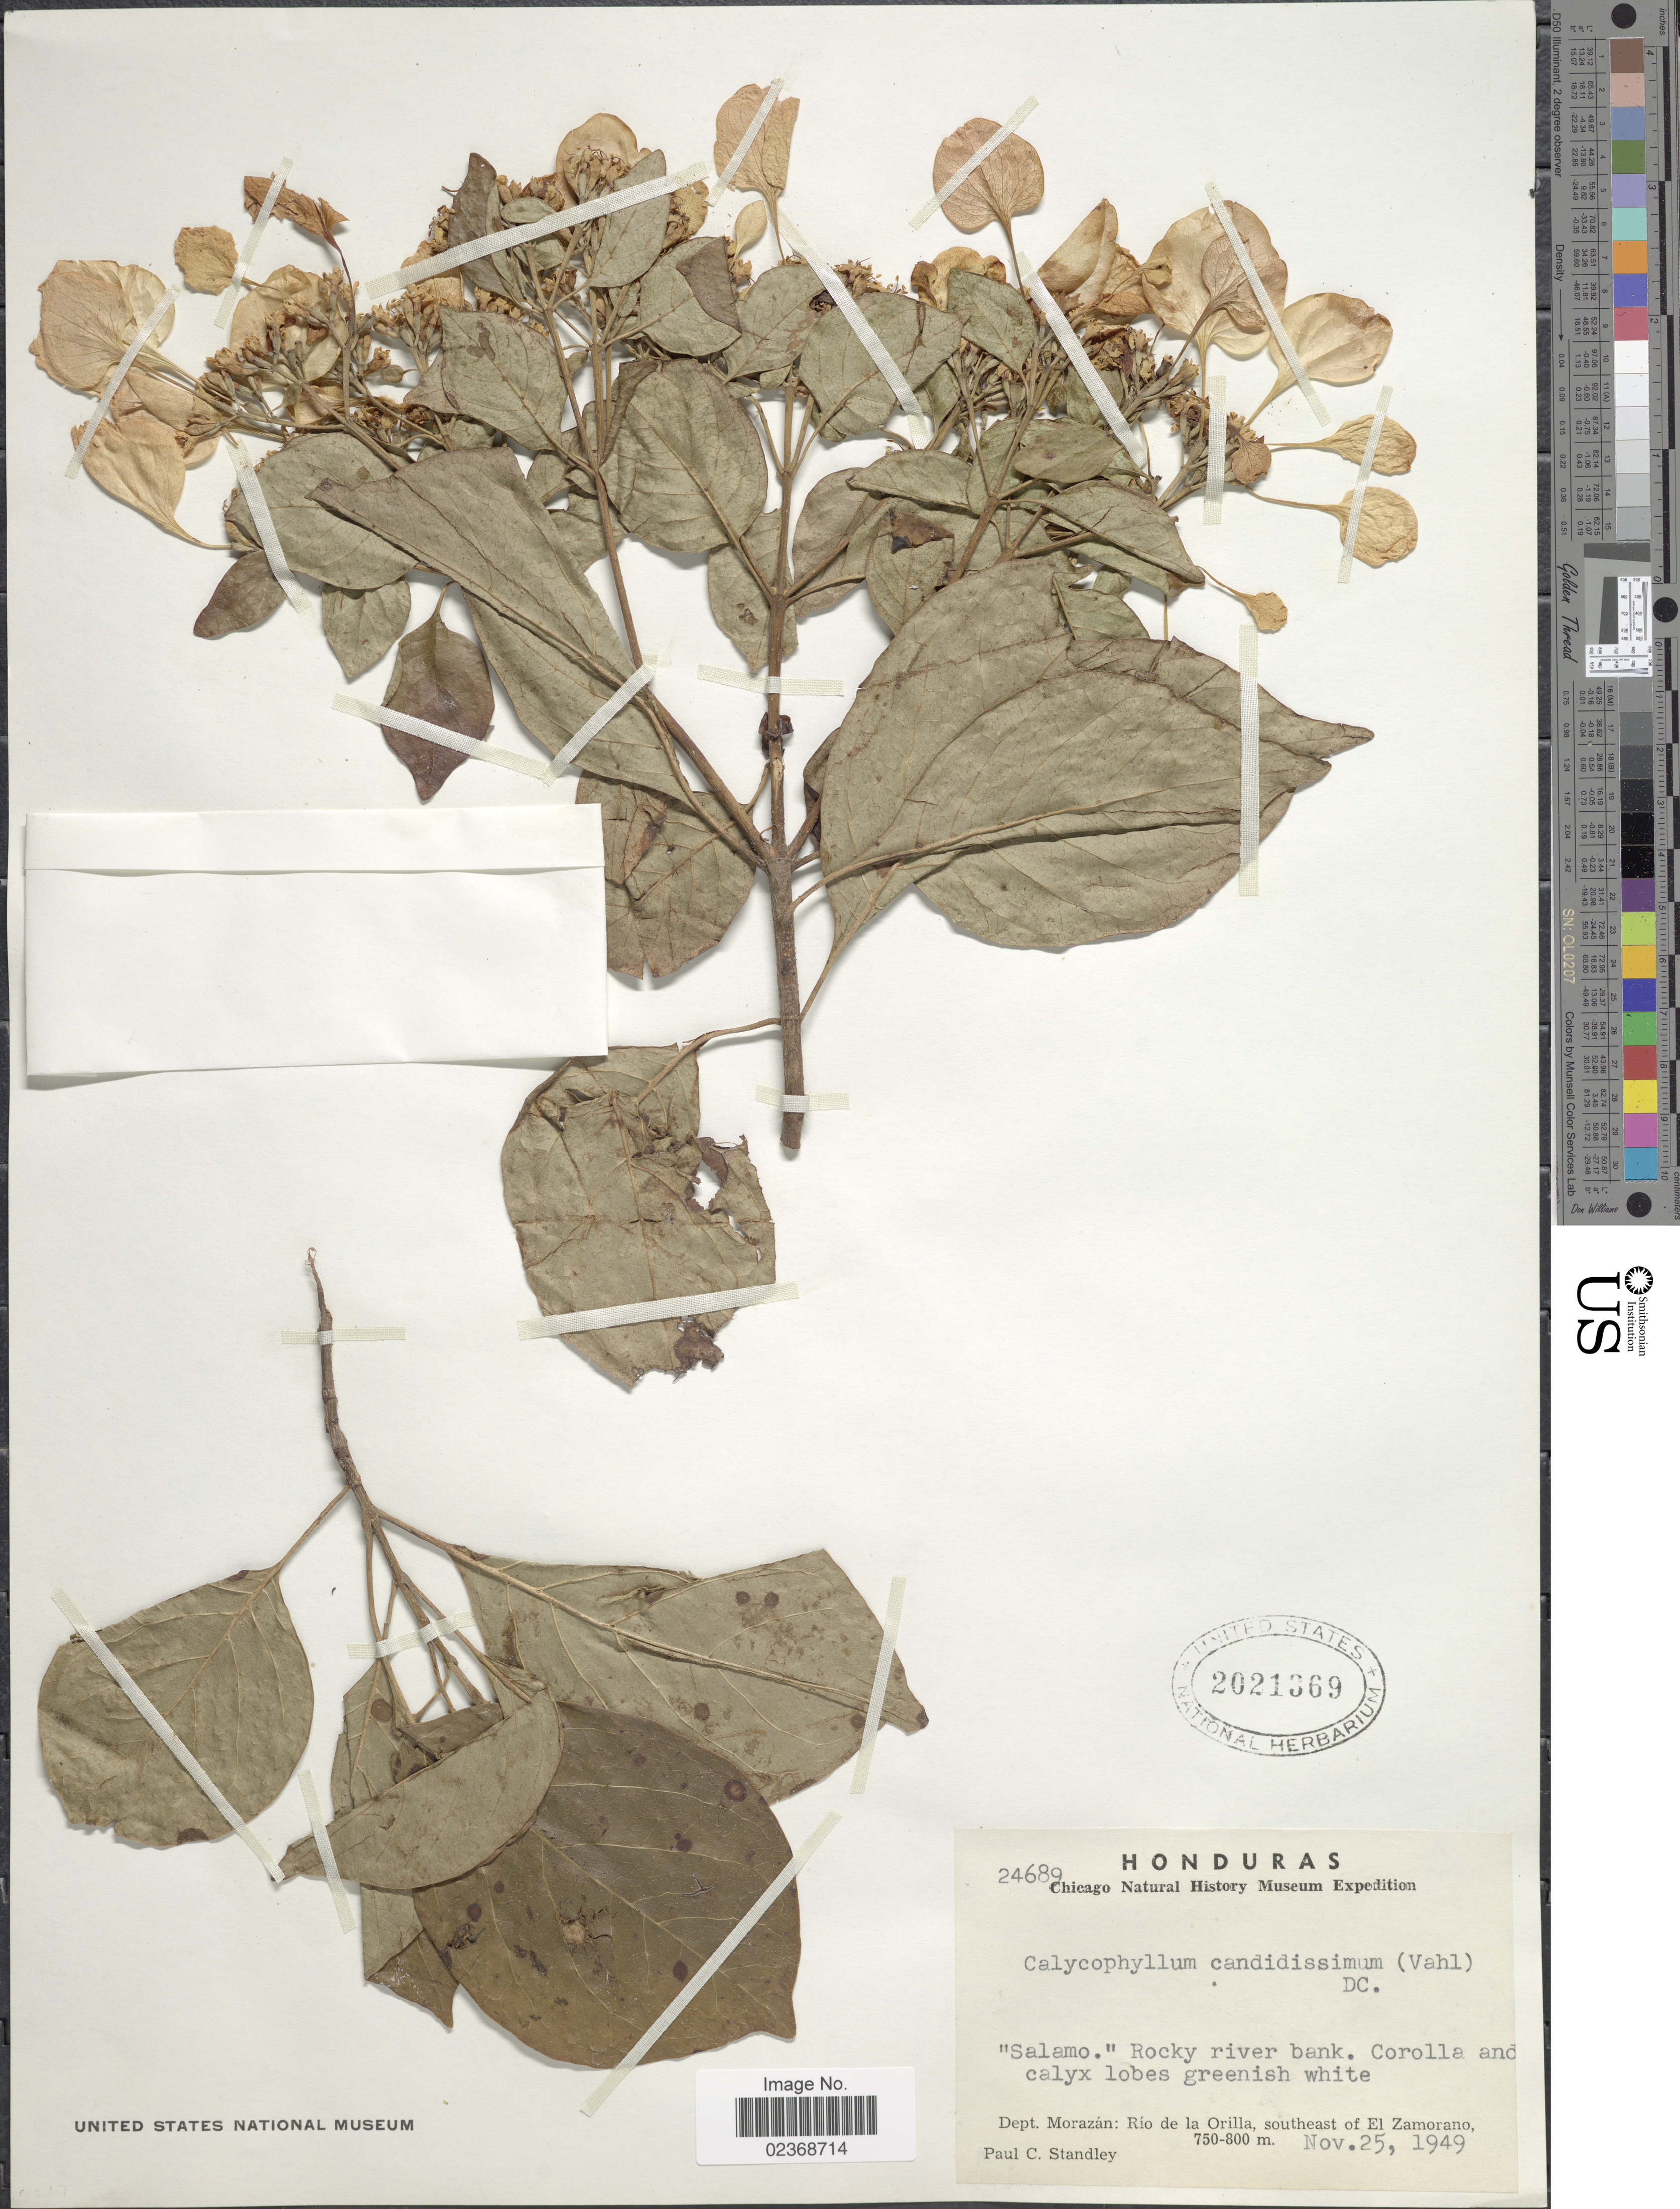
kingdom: Plantae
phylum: Tracheophyta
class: Magnoliopsida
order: Gentianales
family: Rubiaceae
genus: Calycophyllum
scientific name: Calycophyllum candidissimum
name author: (Vahl) DC.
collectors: P. C. Standley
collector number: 24689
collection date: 1949-11-25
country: Honduras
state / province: Fco. Morazán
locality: Rio de la Orilla, southeast of El Zamorano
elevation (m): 750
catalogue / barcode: US 2021369